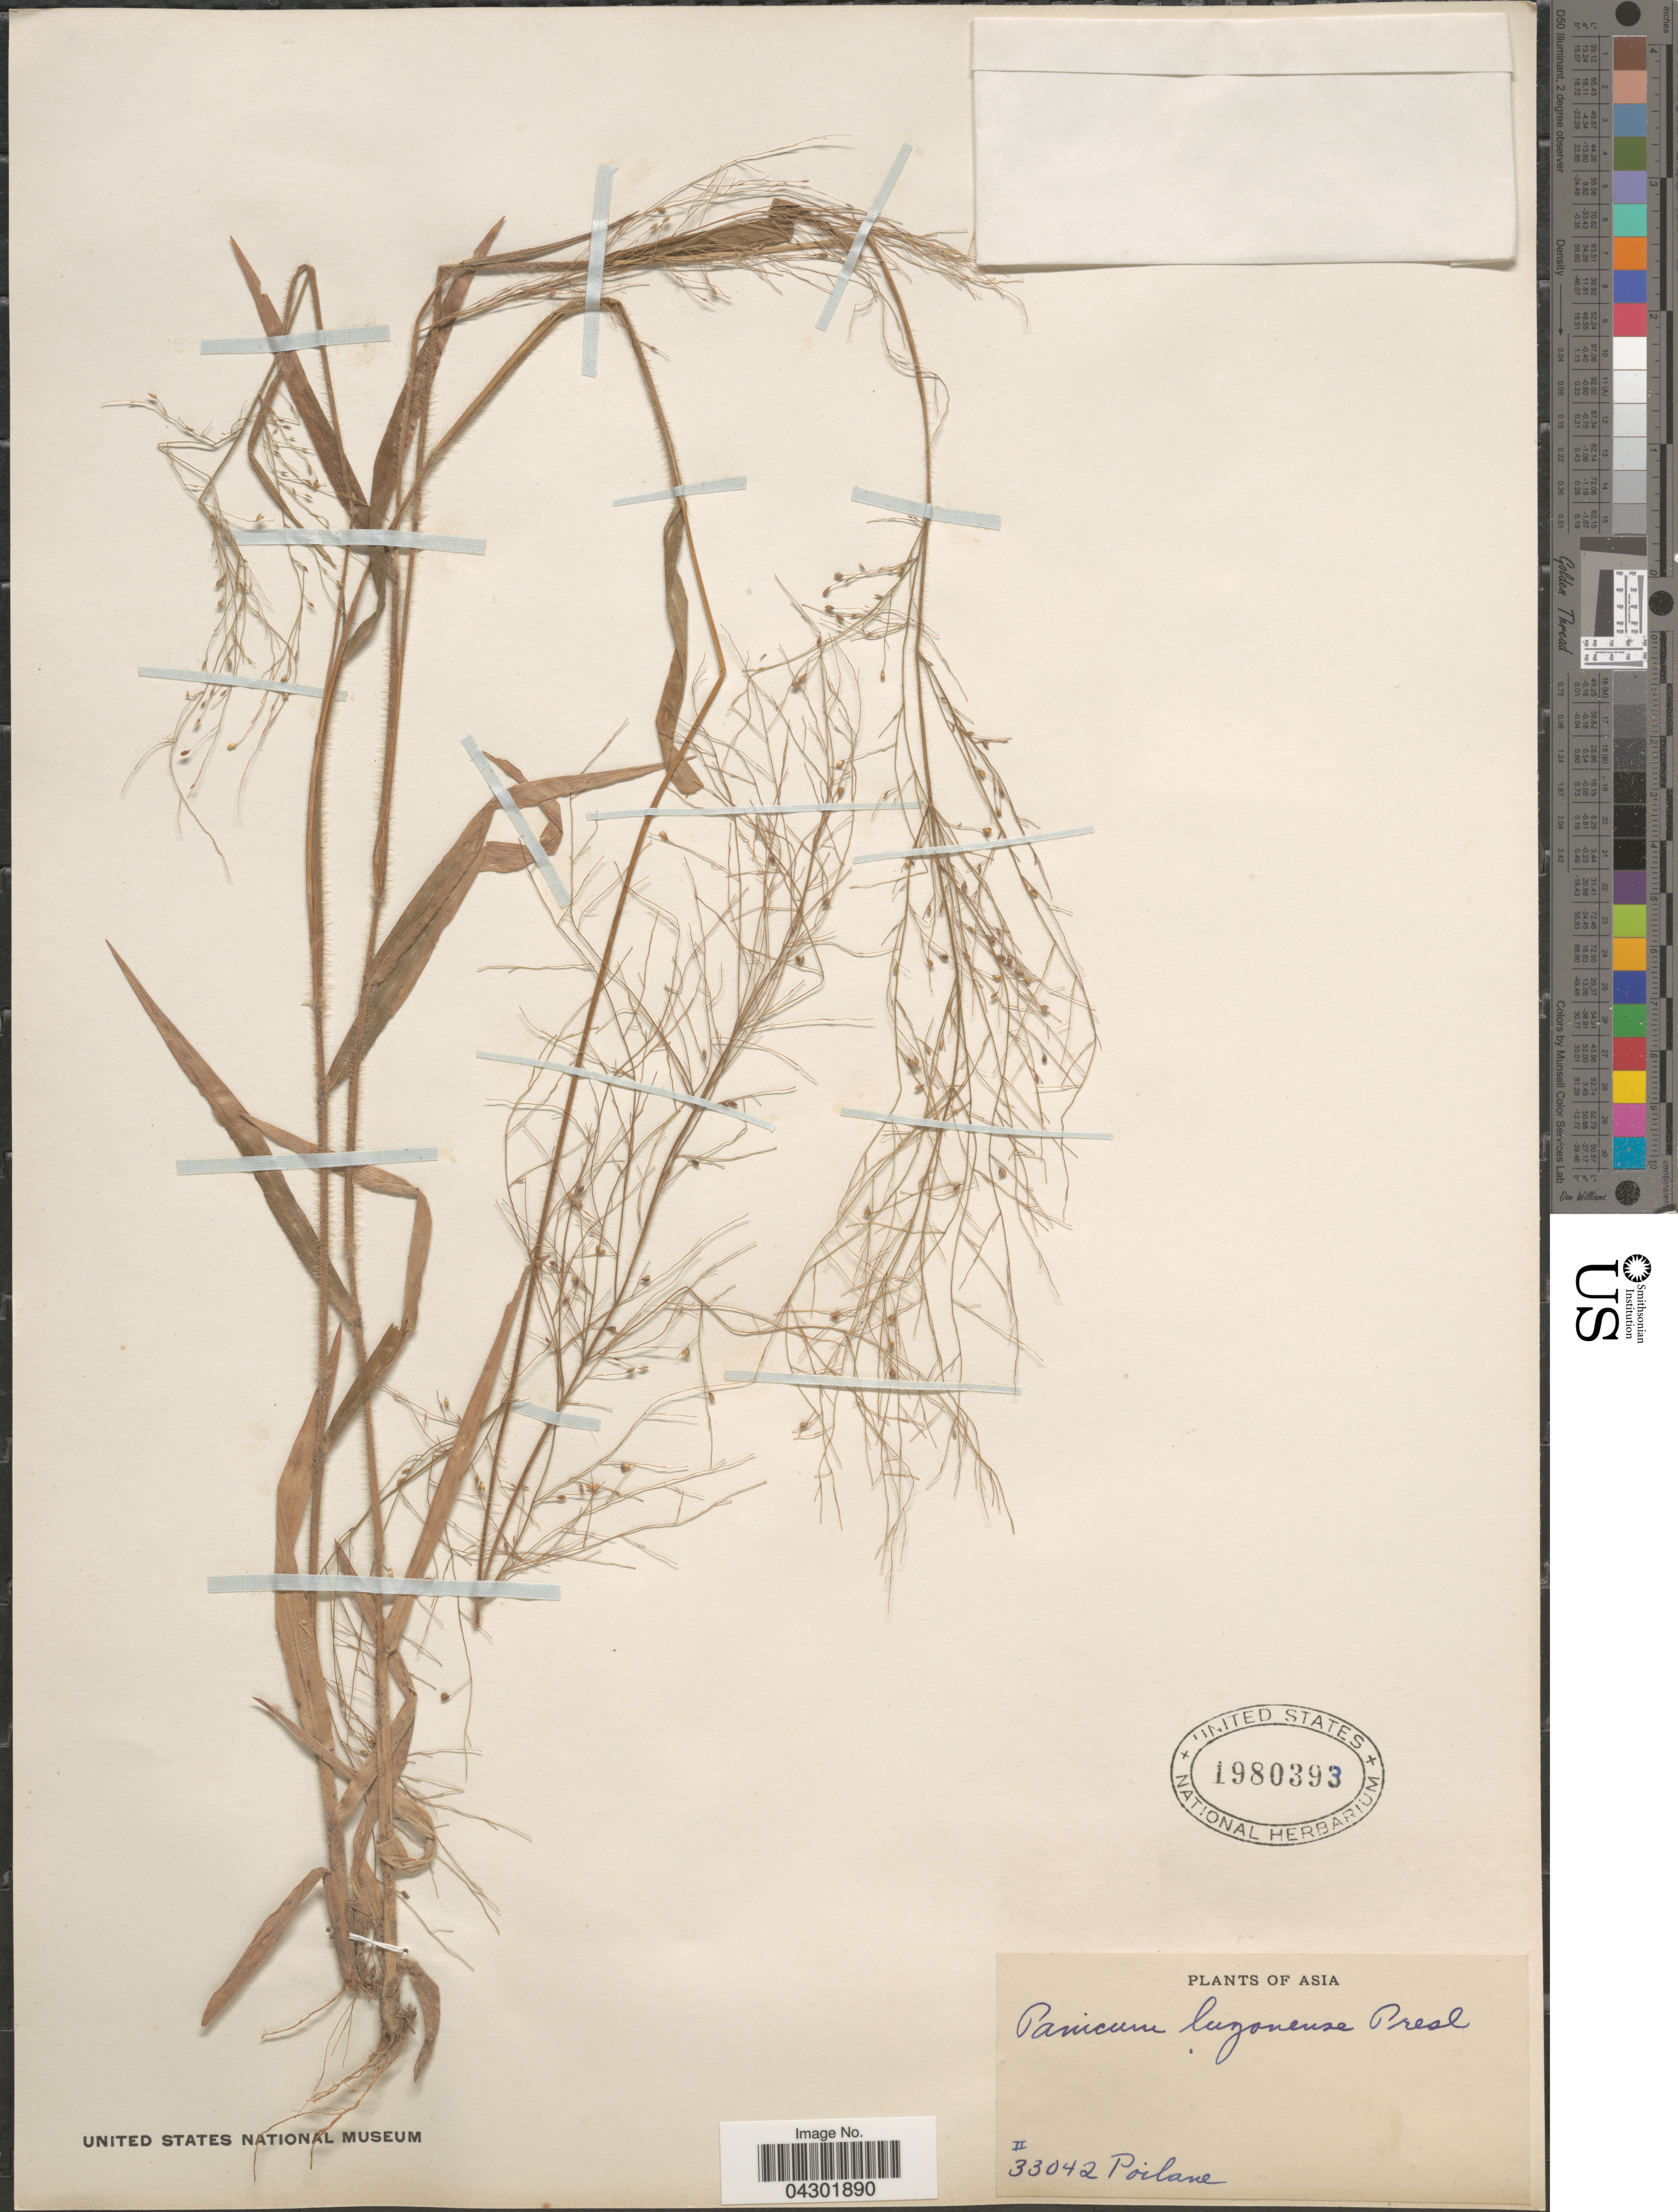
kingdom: Plantae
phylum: Tracheophyta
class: Liliopsida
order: Poales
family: Poaceae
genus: Panicum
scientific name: Panicum luzonense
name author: J. Presl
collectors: -. Poilane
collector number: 33042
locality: Asia.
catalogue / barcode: US 1980393